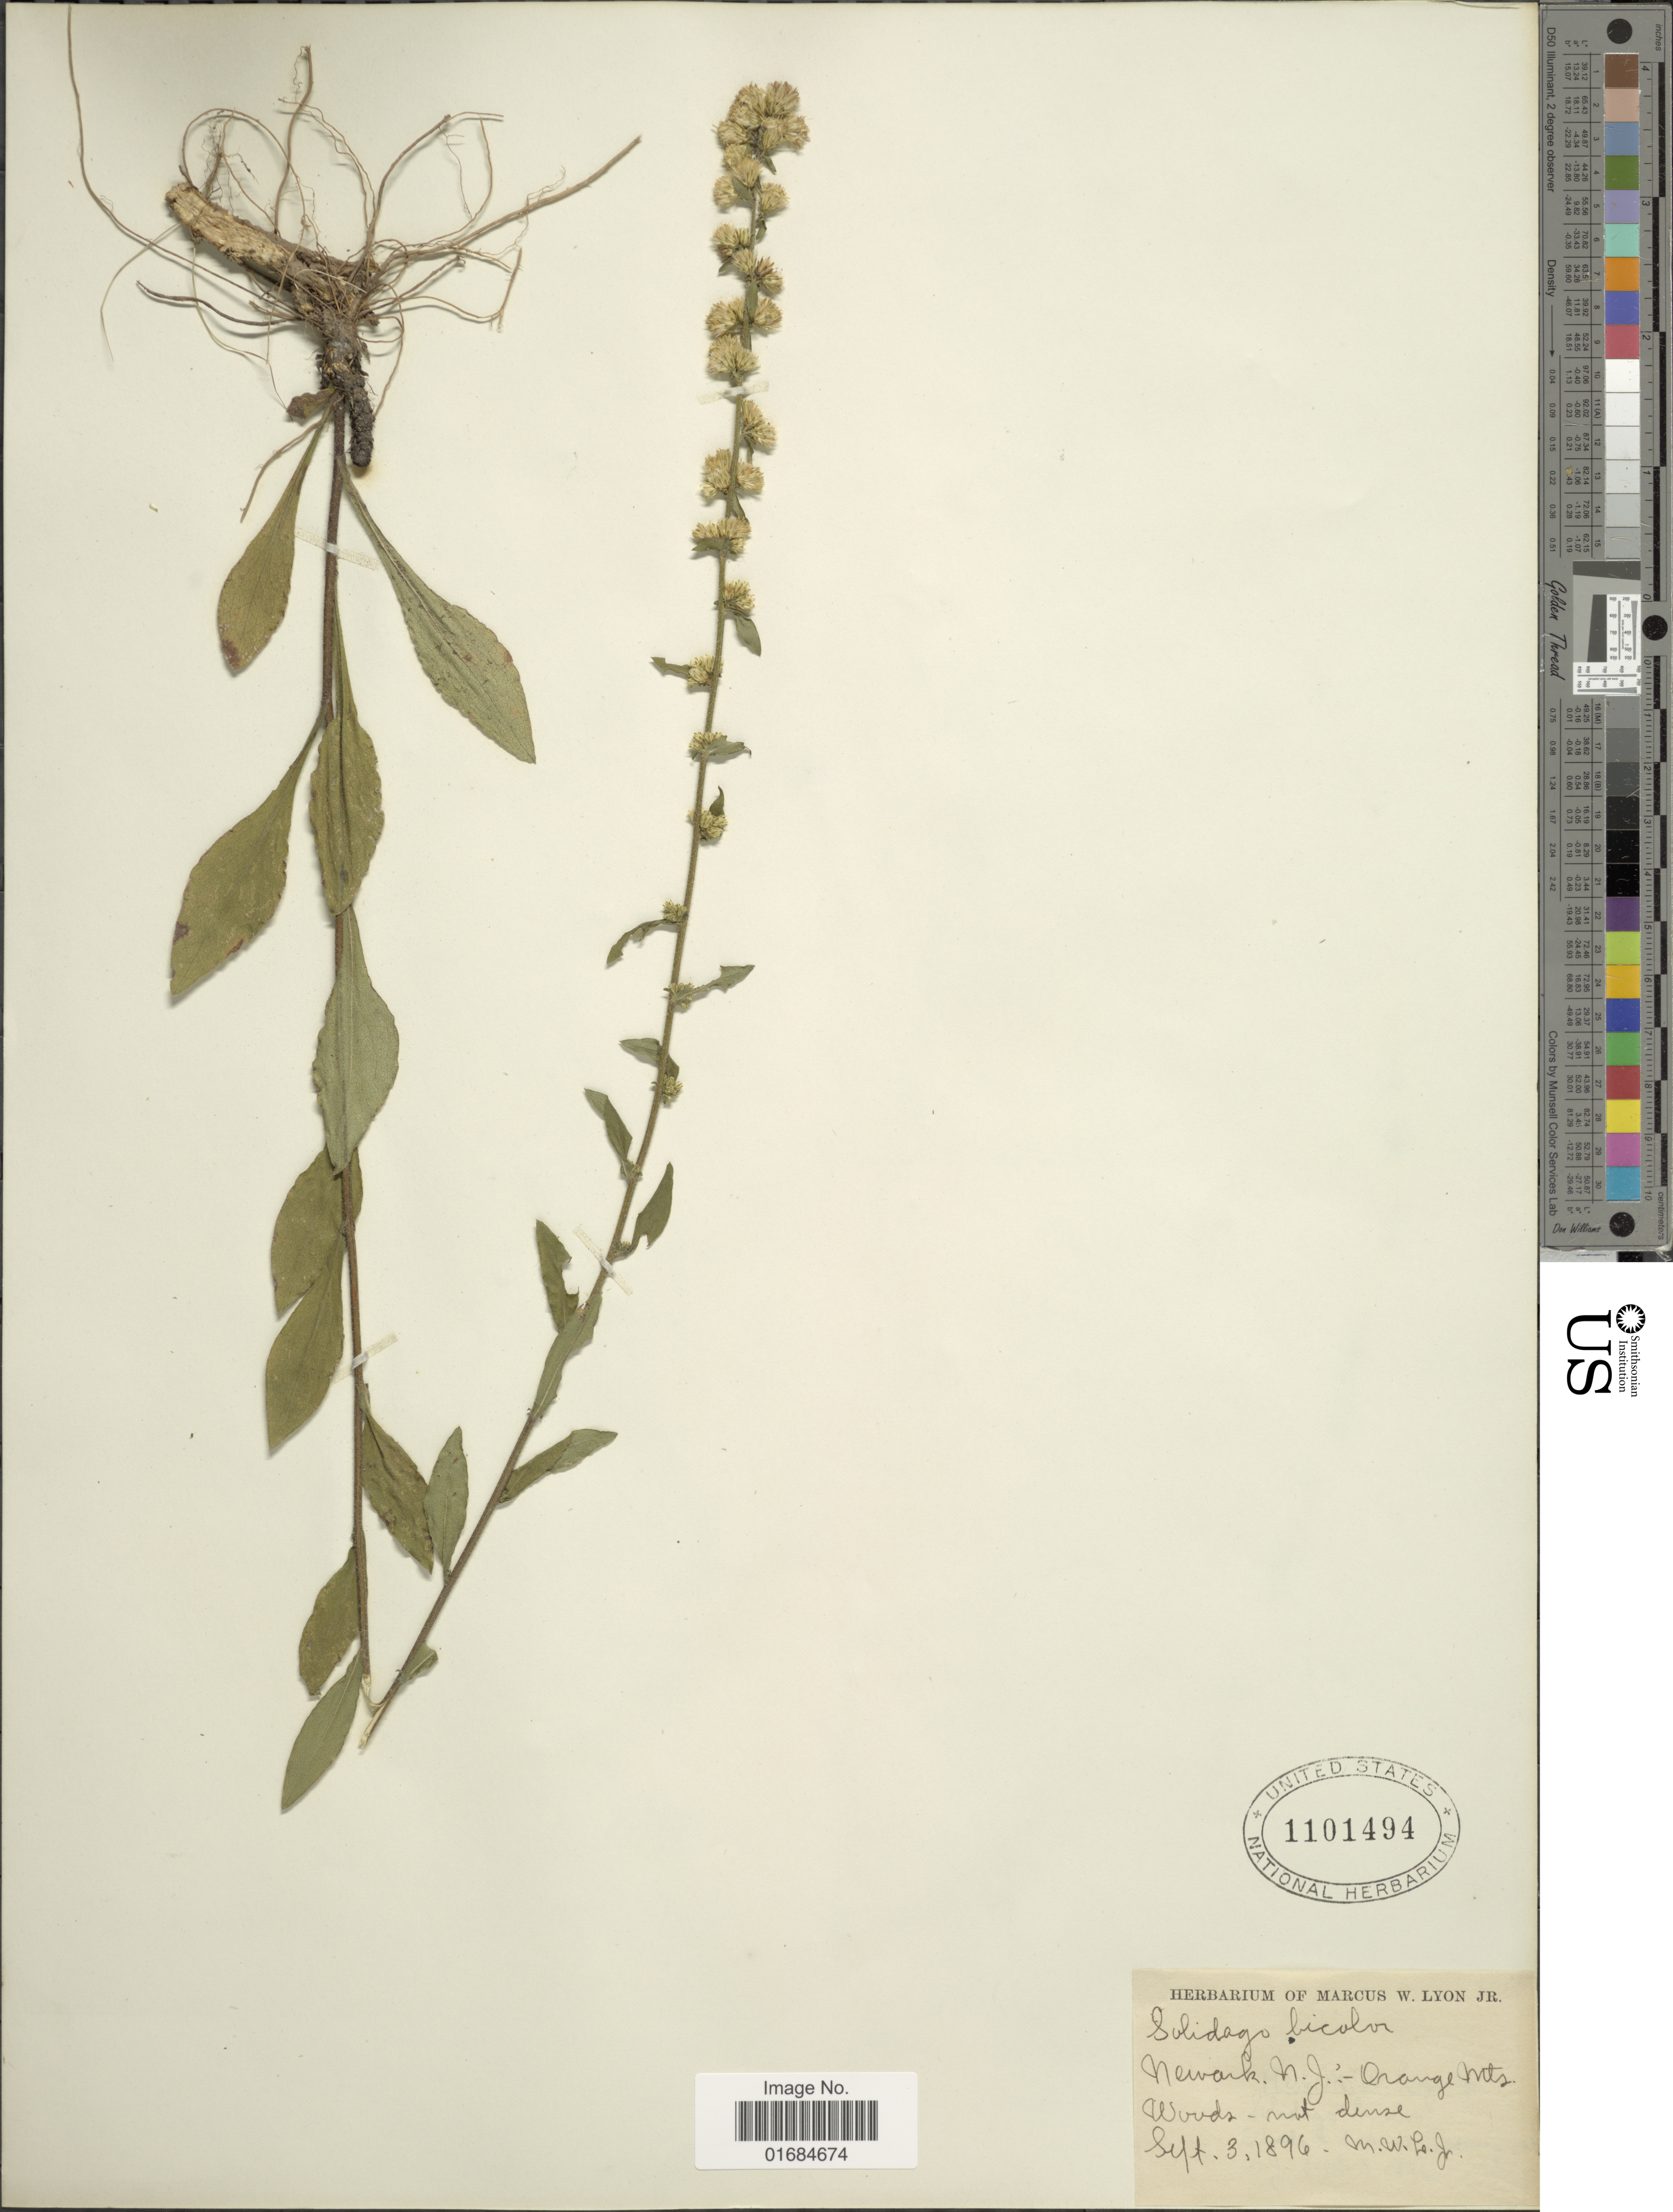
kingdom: Plantae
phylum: Tracheophyta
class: Magnoliopsida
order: Asterales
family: Asteraceae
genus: Solidago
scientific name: Solidago bicolor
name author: L.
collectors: M. W. Lyon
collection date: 1896-09-03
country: United States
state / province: New Jersey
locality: Newark, N.J. - Orange Mts.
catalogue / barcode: US 1101494